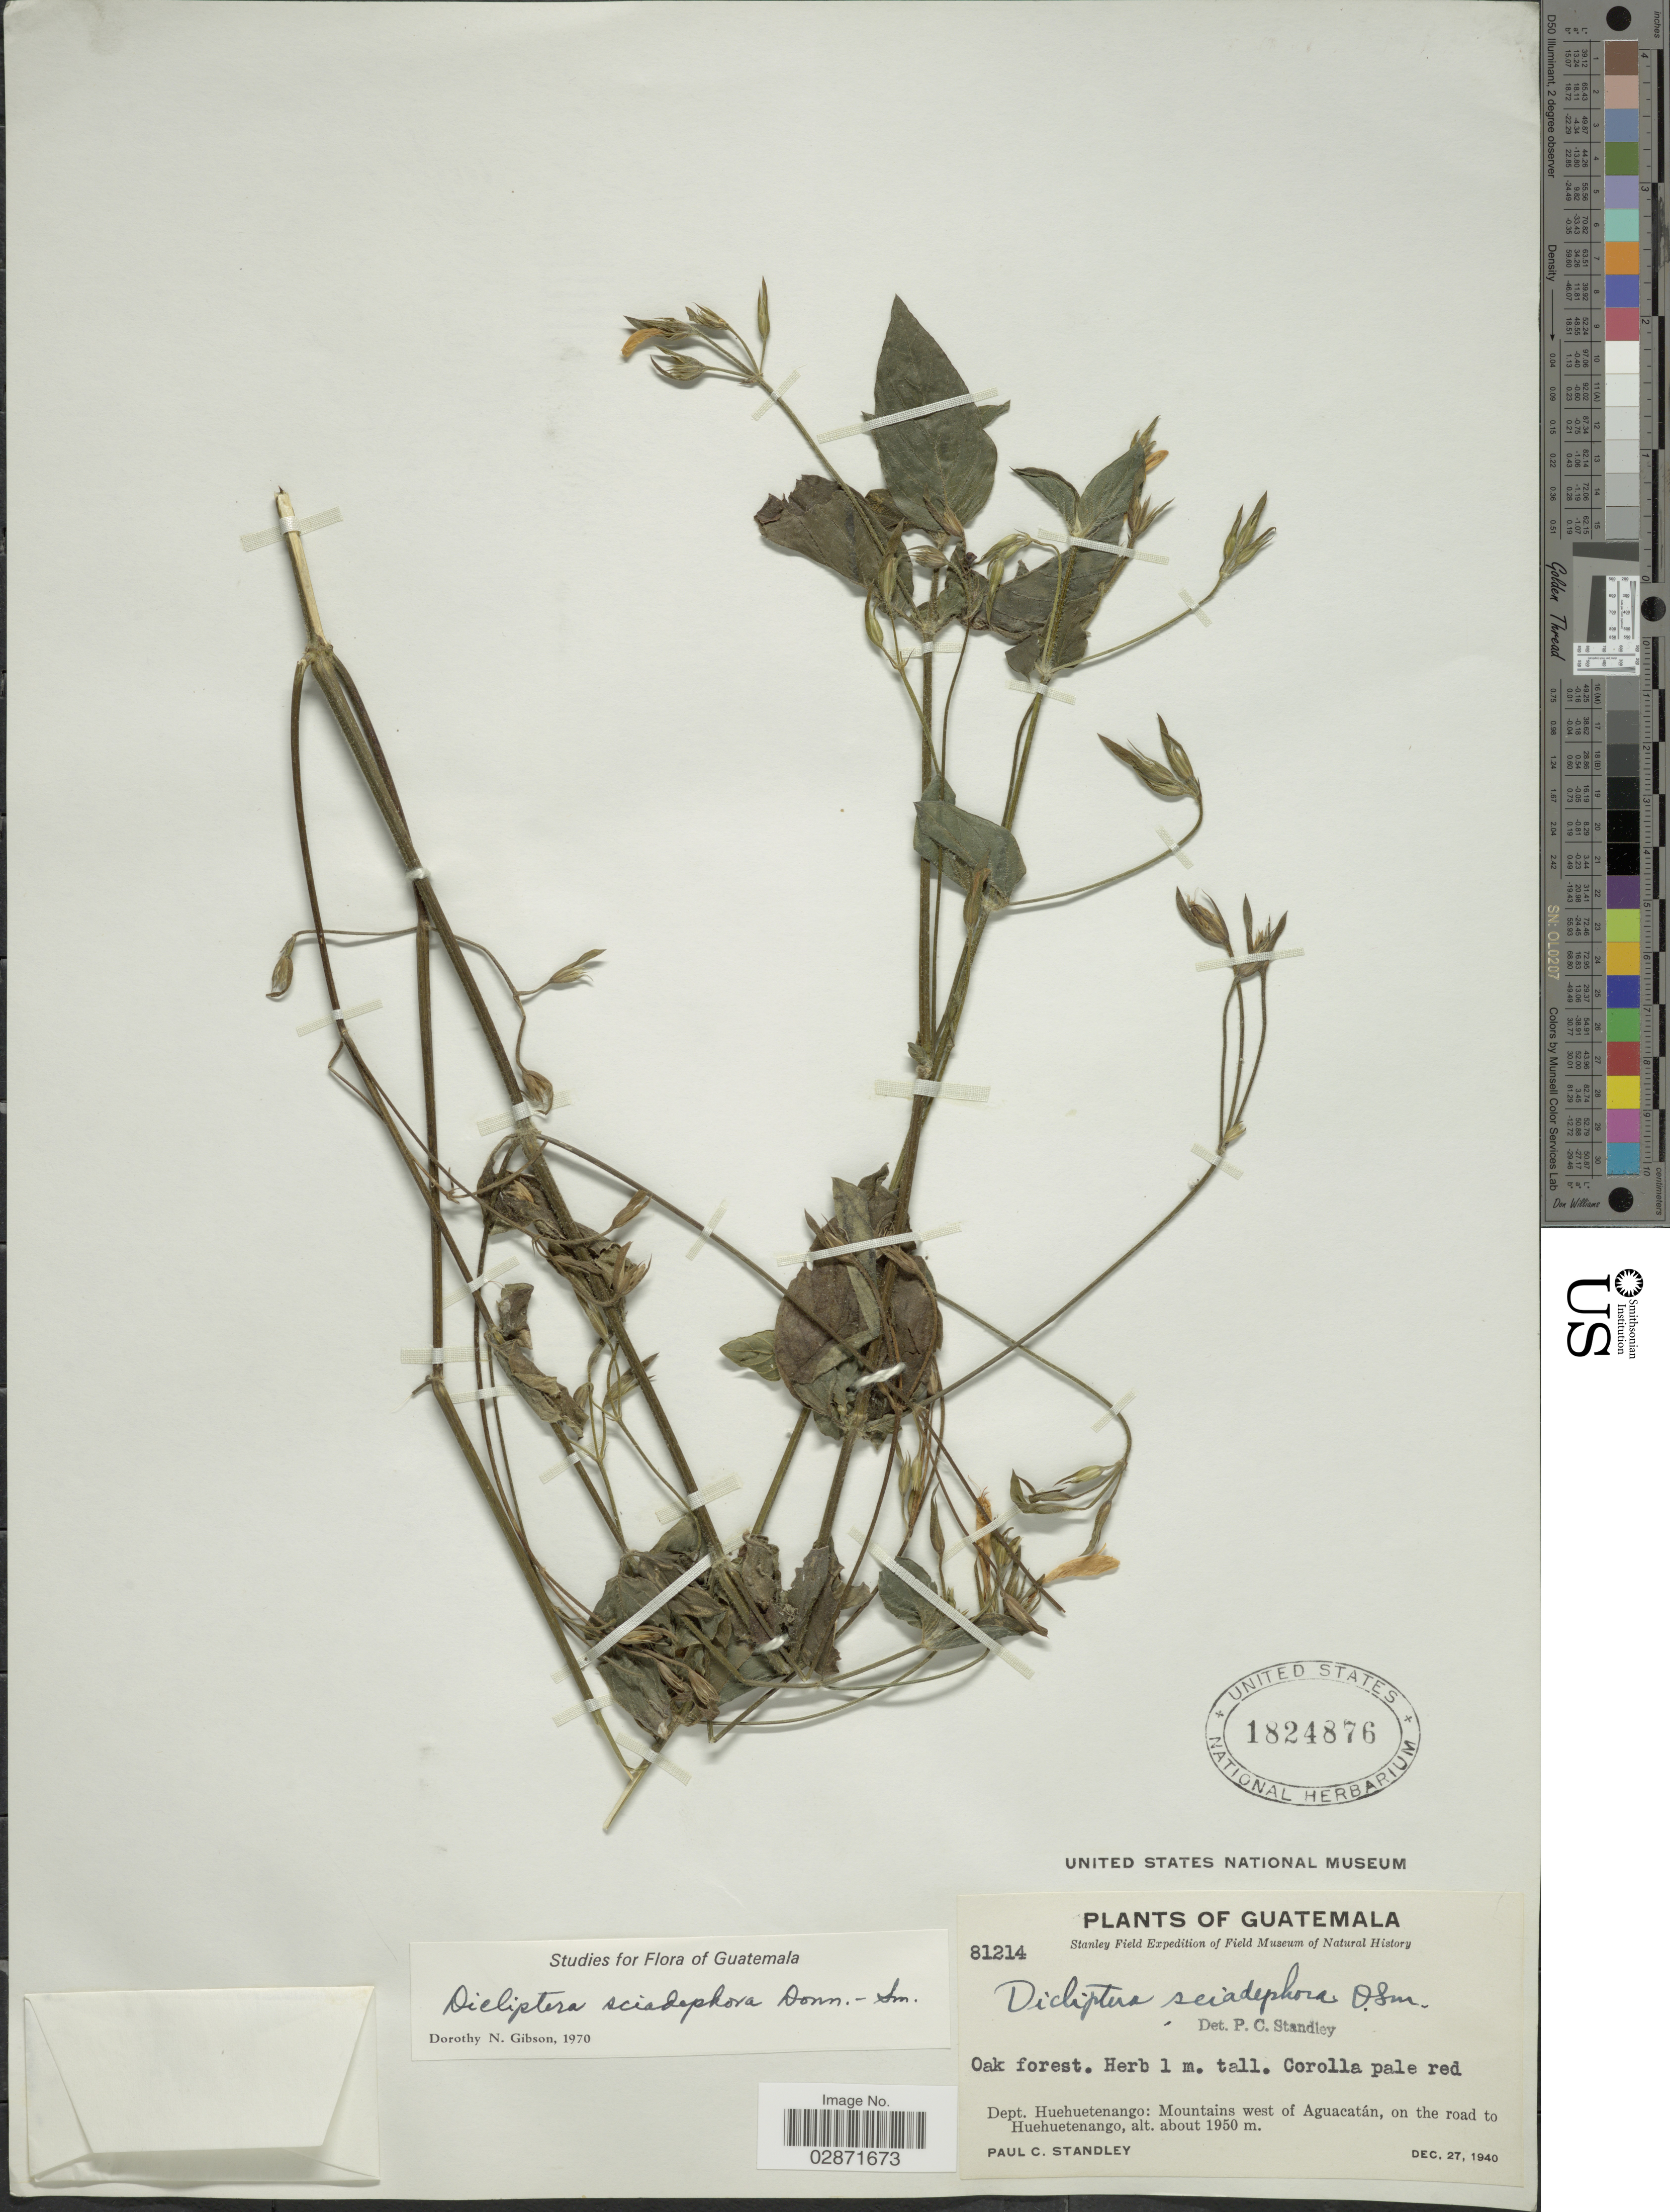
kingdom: Plantae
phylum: Tracheophyta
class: Magnoliopsida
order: Lamiales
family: Acanthaceae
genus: Dicliptera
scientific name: Dicliptera sciadephora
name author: Donn. Sm.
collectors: P. C. Standley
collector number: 81214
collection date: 1940-12-27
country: Guatemala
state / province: Huehuetenango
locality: Dept. Huehuetenango: Mountains west of Aguacatán, on the road to Huehuetenango.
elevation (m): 1950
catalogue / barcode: US 1824876